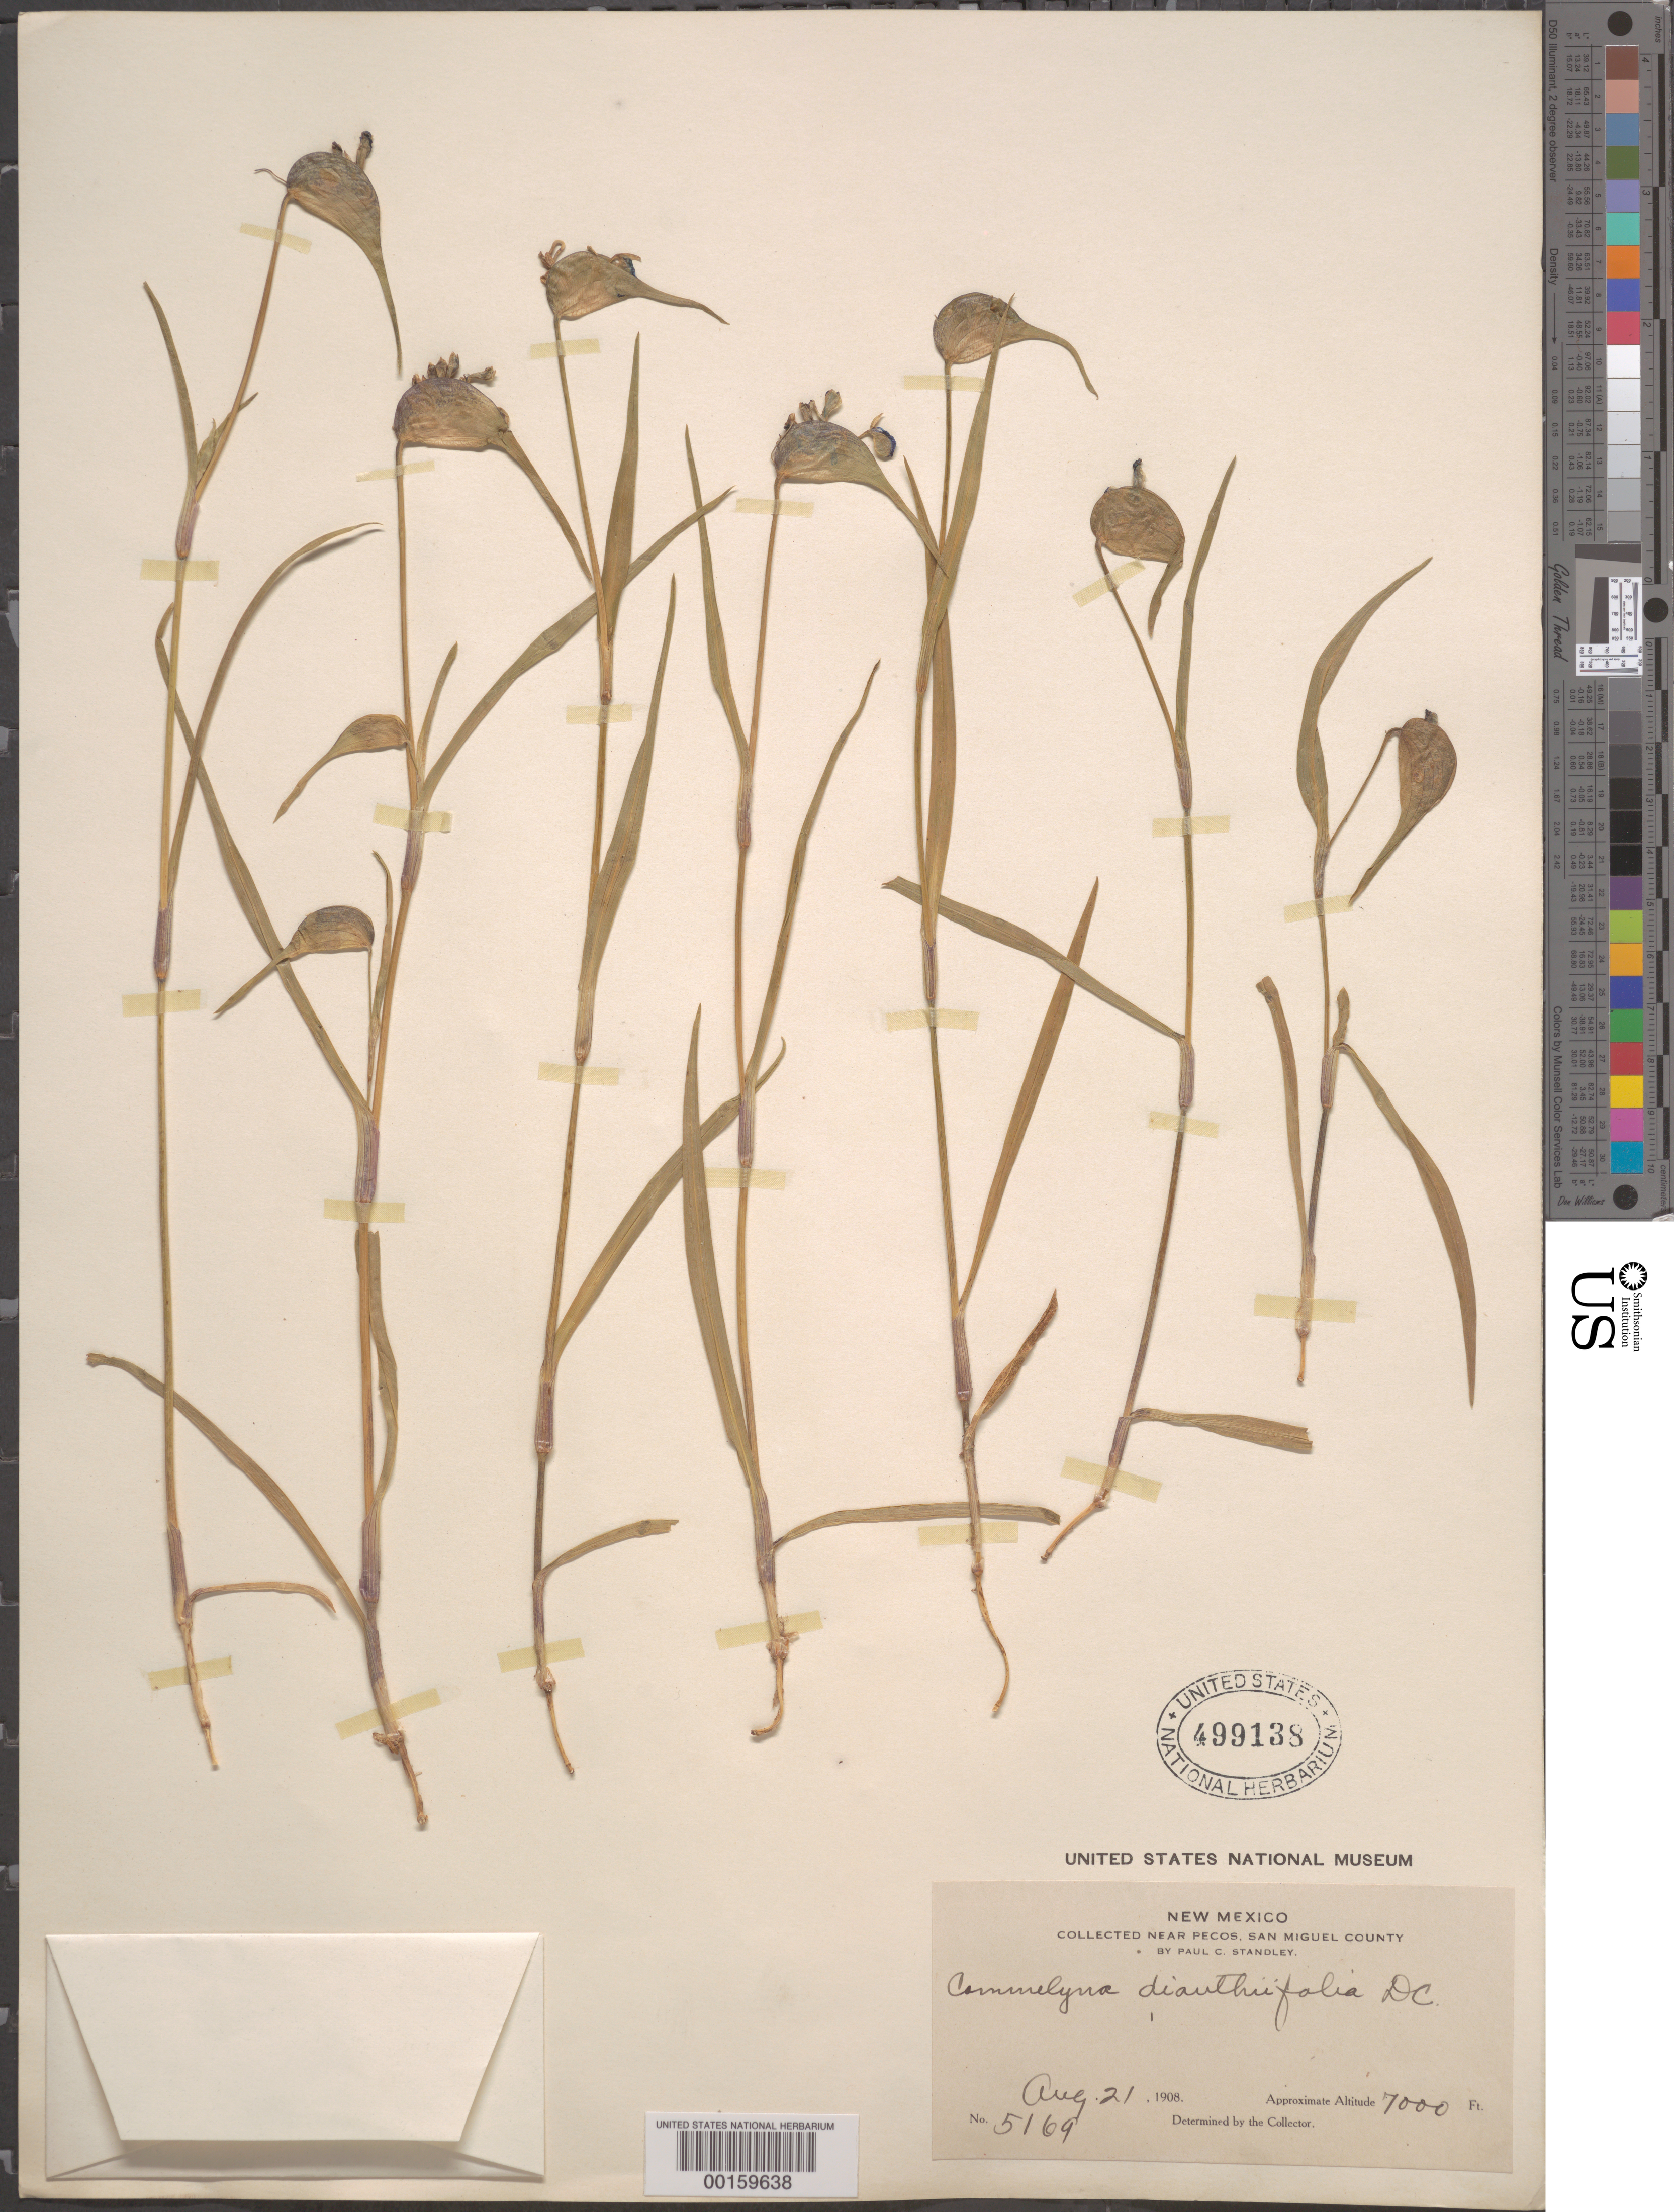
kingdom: Plantae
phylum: Tracheophyta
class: Liliopsida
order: Commelinales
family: Commelinaceae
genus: Commelina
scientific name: Commelina dianthifolia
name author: Redouté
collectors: P. C. Standley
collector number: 5169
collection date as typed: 21 Aug 1908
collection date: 1908-08-21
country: United States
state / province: New Mexico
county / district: San Miguel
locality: Pecos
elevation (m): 2135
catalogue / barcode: US 499138